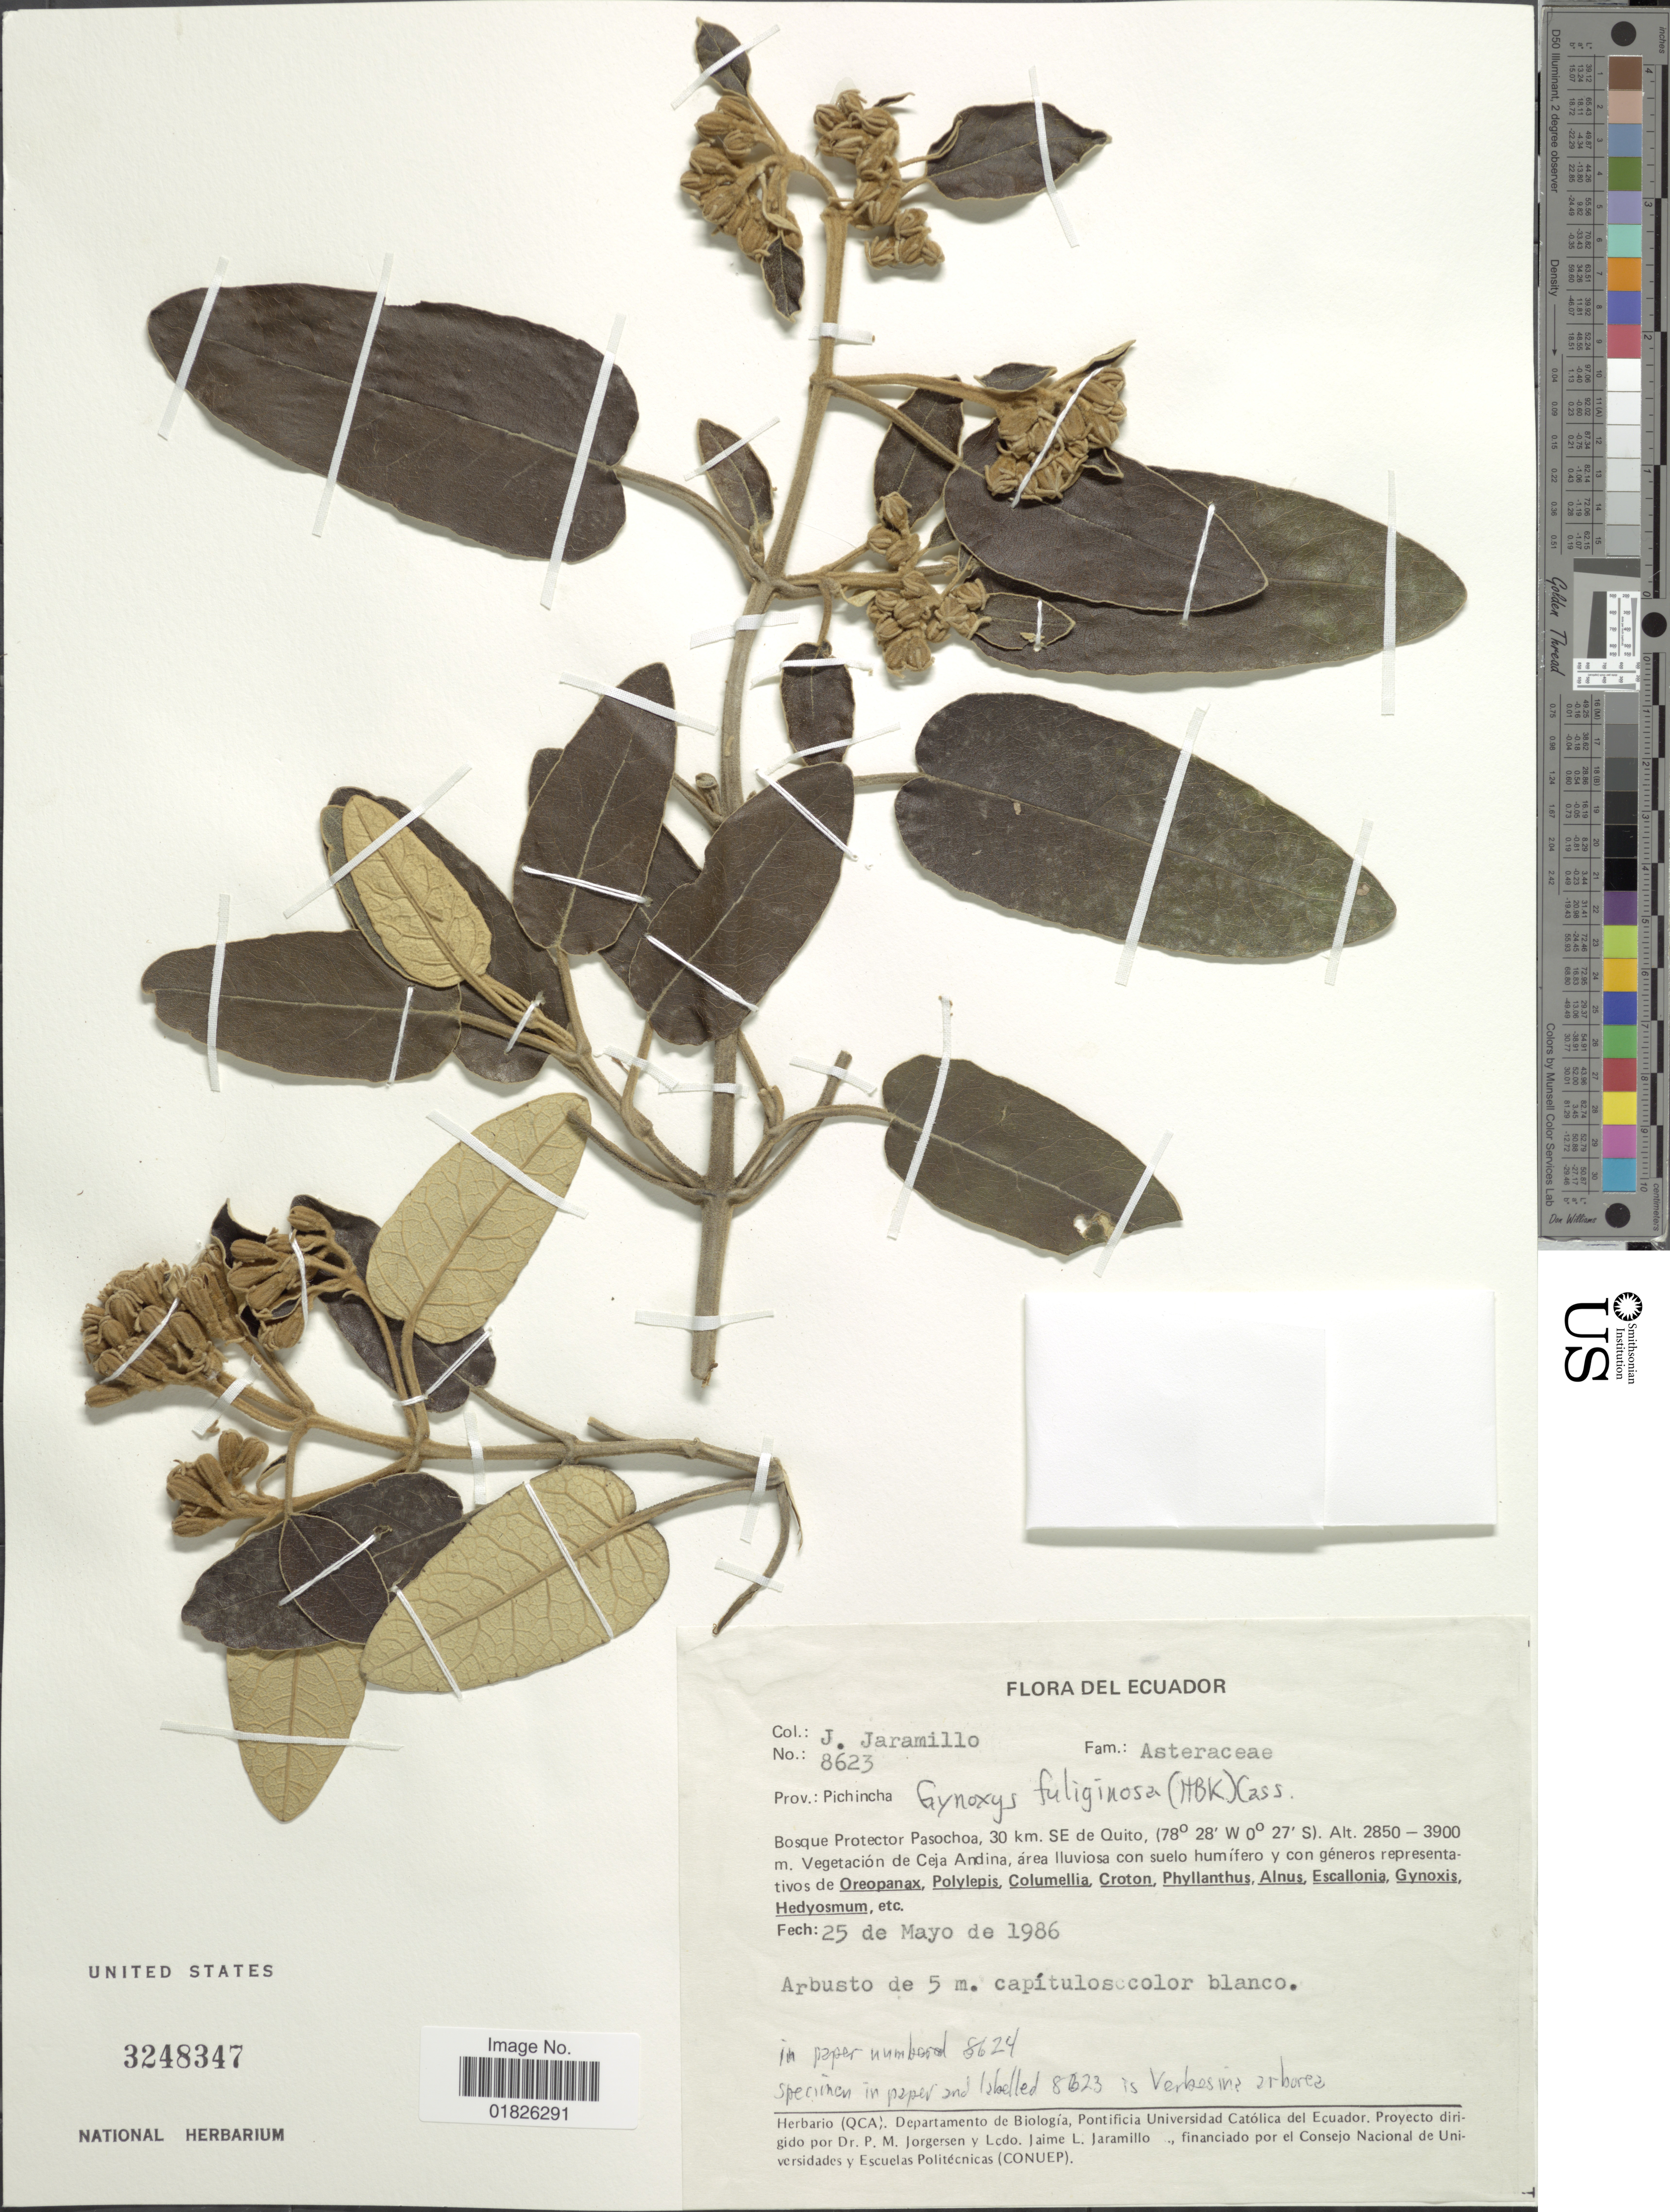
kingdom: Plantae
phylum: Tracheophyta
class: Magnoliopsida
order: Asterales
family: Asteraceae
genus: Gynoxys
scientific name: Gynoxys fuliginosa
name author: Cass.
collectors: J. Jaramillo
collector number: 8623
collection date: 1986-05-25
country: Ecuador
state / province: Pichincha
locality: Bosque Protector Pasochoa, 30 km. SE de Quito.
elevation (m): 2850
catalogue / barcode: US 3248347